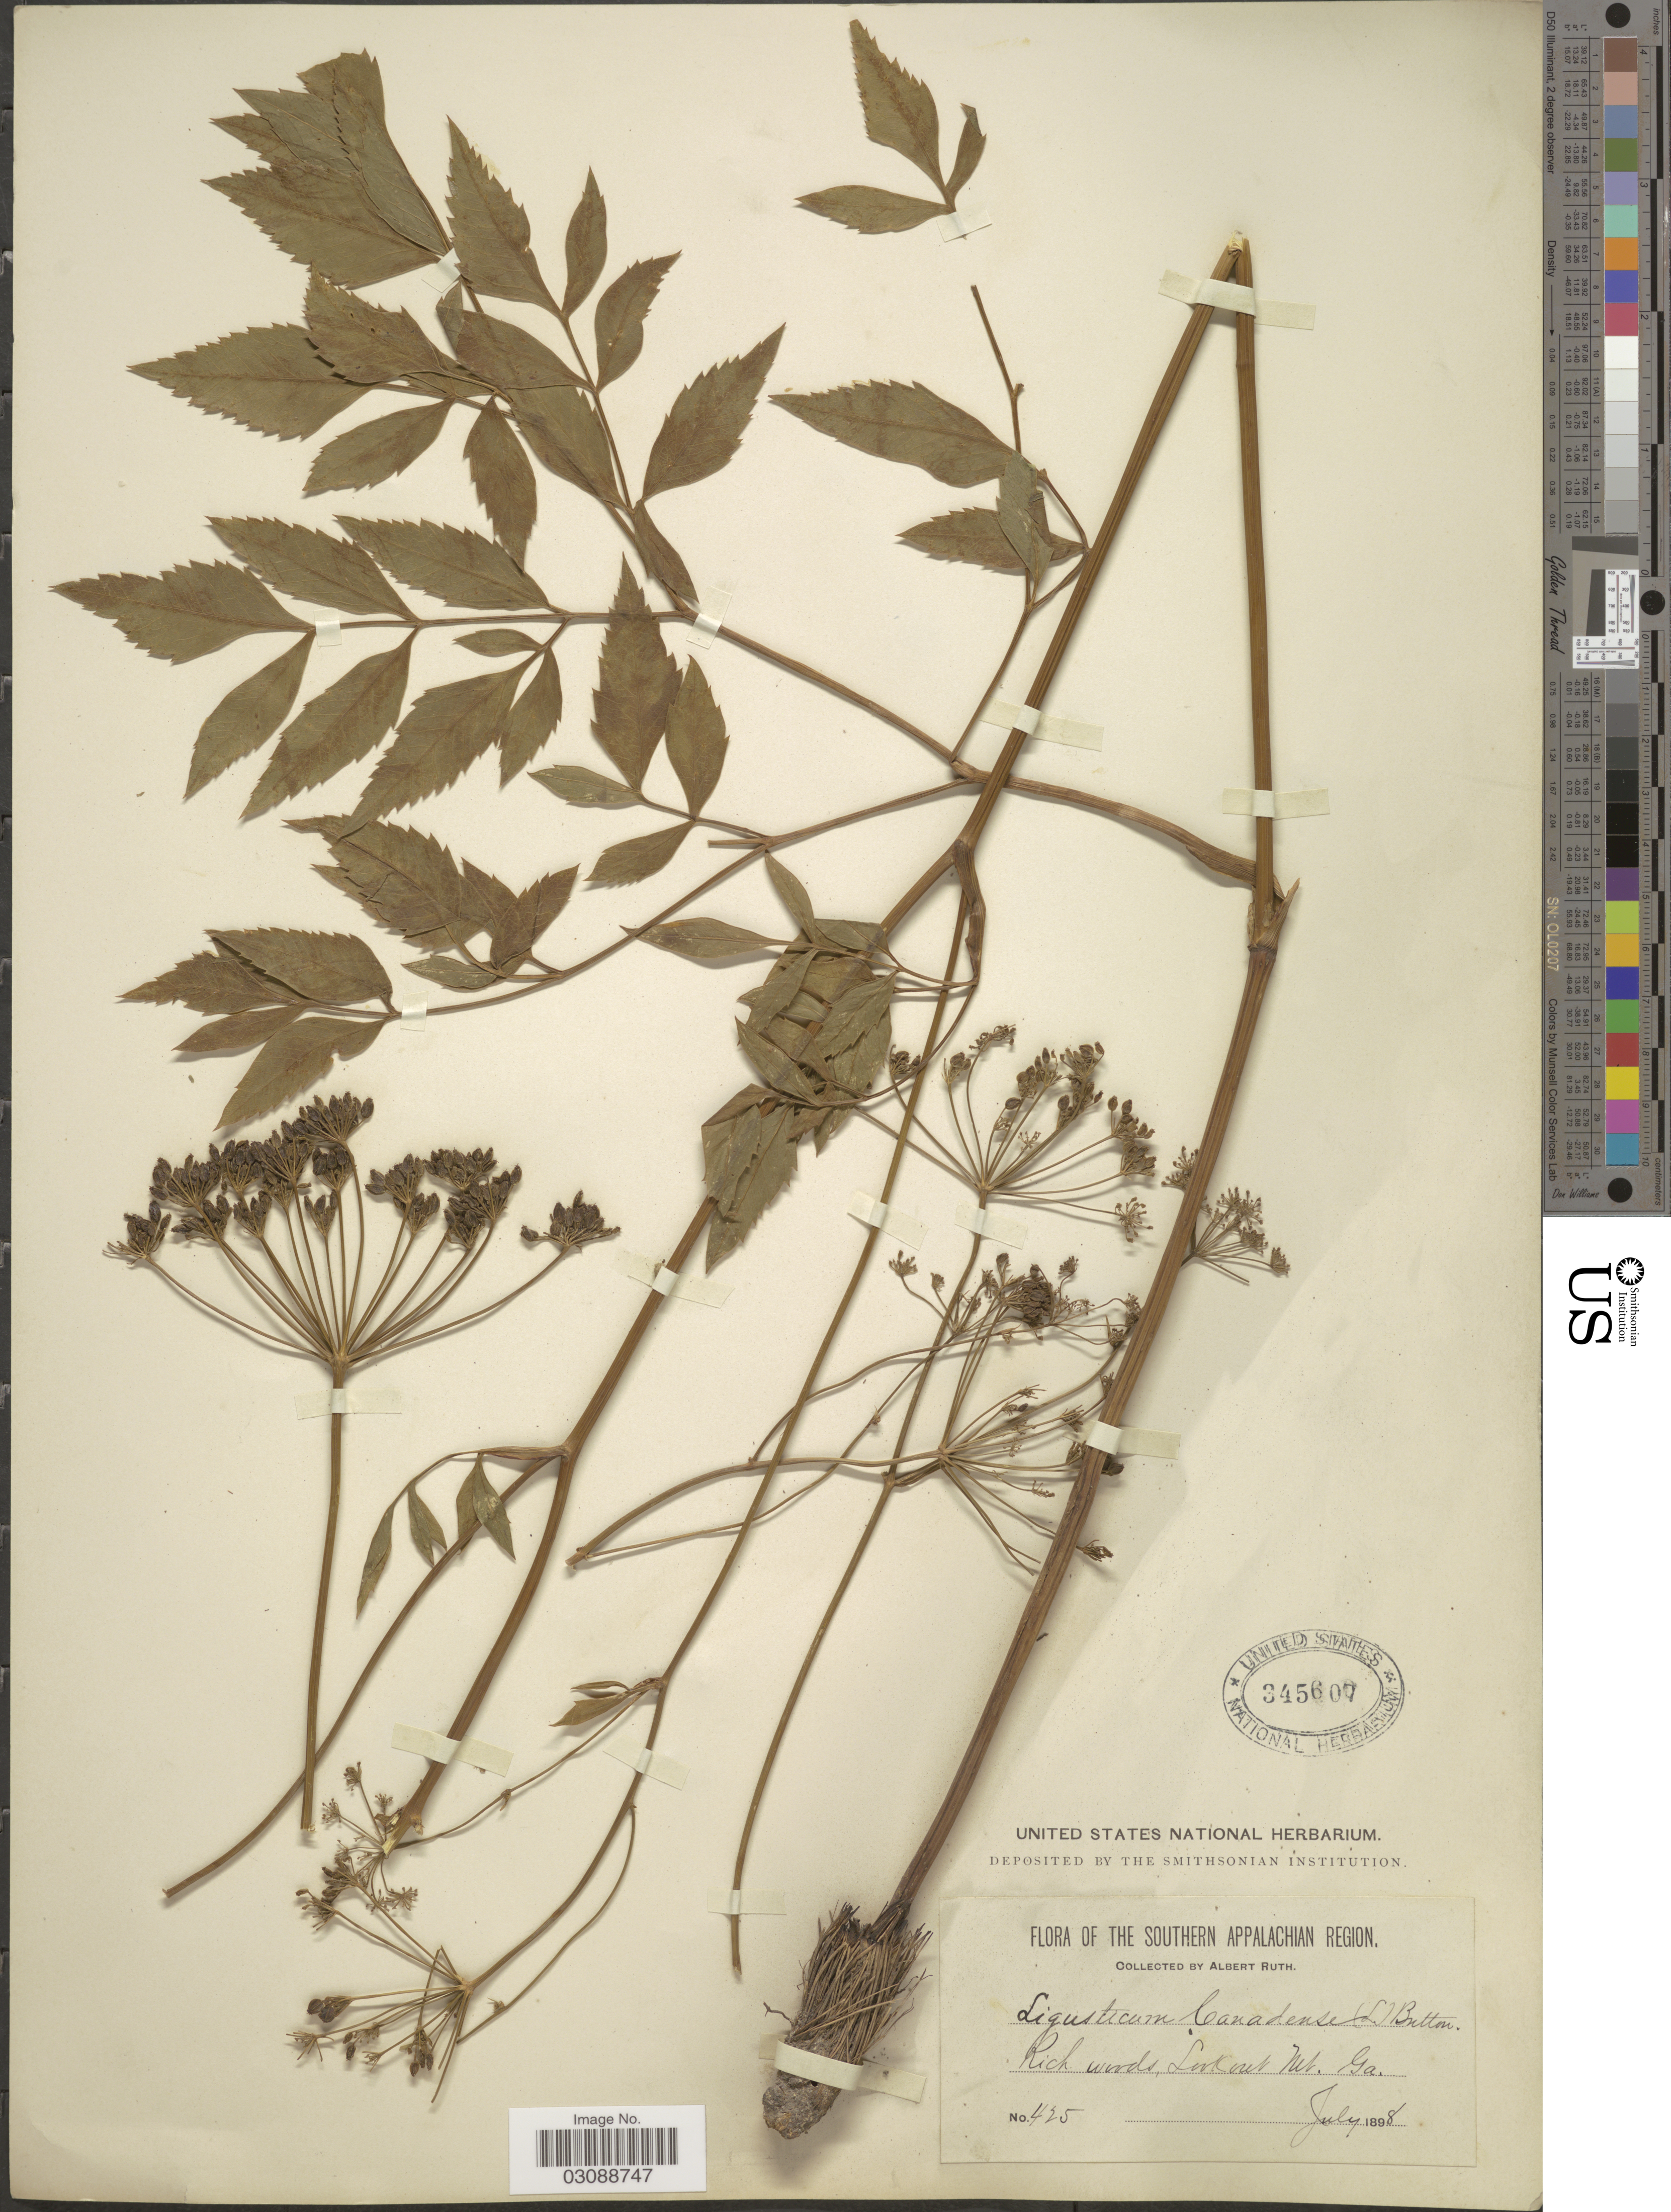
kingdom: Plantae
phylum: Tracheophyta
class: Magnoliopsida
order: Apiales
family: Apiaceae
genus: Ligusticum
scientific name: Ligusticum canadense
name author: (L.) Britton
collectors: A. Ruth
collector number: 425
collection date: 1898-08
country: United States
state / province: Georgia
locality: The Southern Appalachian Region. Lookout Mt.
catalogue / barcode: US 345607